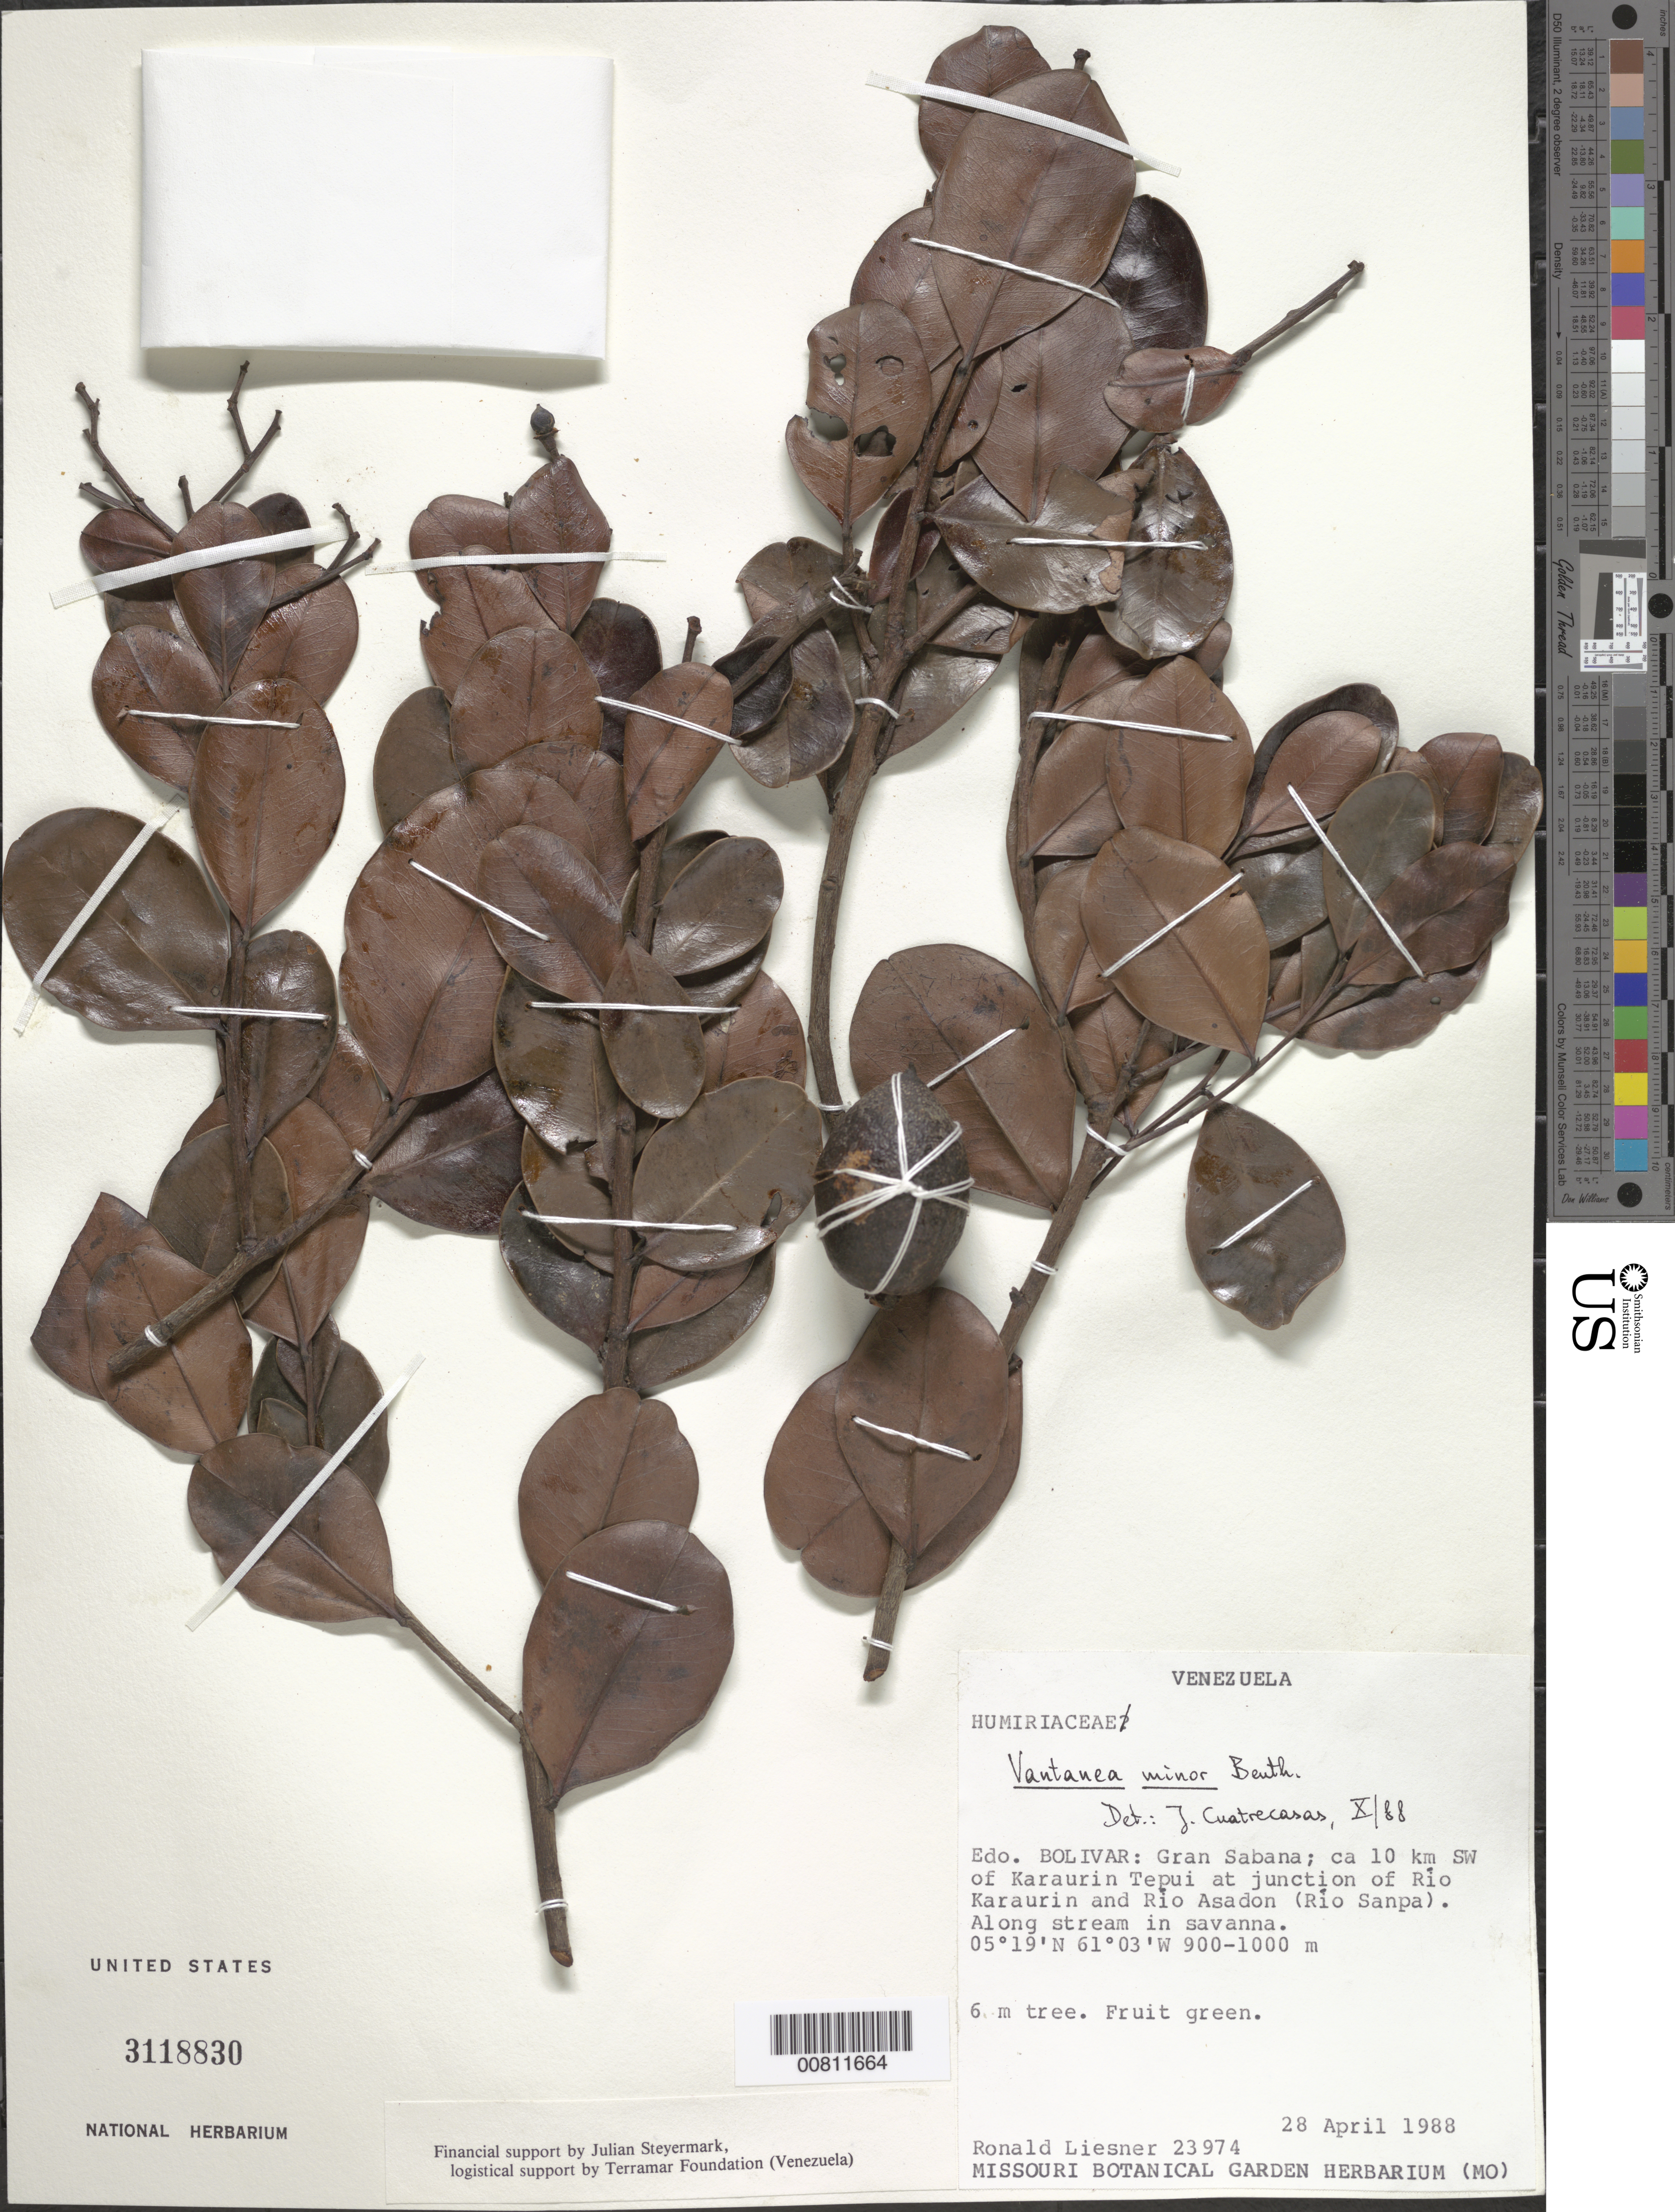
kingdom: Plantae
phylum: Tracheophyta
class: Magnoliopsida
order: Malpighiales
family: Humiriaceae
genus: Vantanea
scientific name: Vantanea minor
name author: Benth.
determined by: Cuatrecasas, J.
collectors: R. L. Liesner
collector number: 23974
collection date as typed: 28-Apr-88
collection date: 1988-04-28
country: Venezuela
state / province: Bolívar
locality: Gran Sabana, ca 10 km SW of Karaurin tepuí at junction of Río Karaurin and Río Asadon (Río Sanpa)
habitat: Along stream in savanna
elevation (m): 900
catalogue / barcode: US 3118830